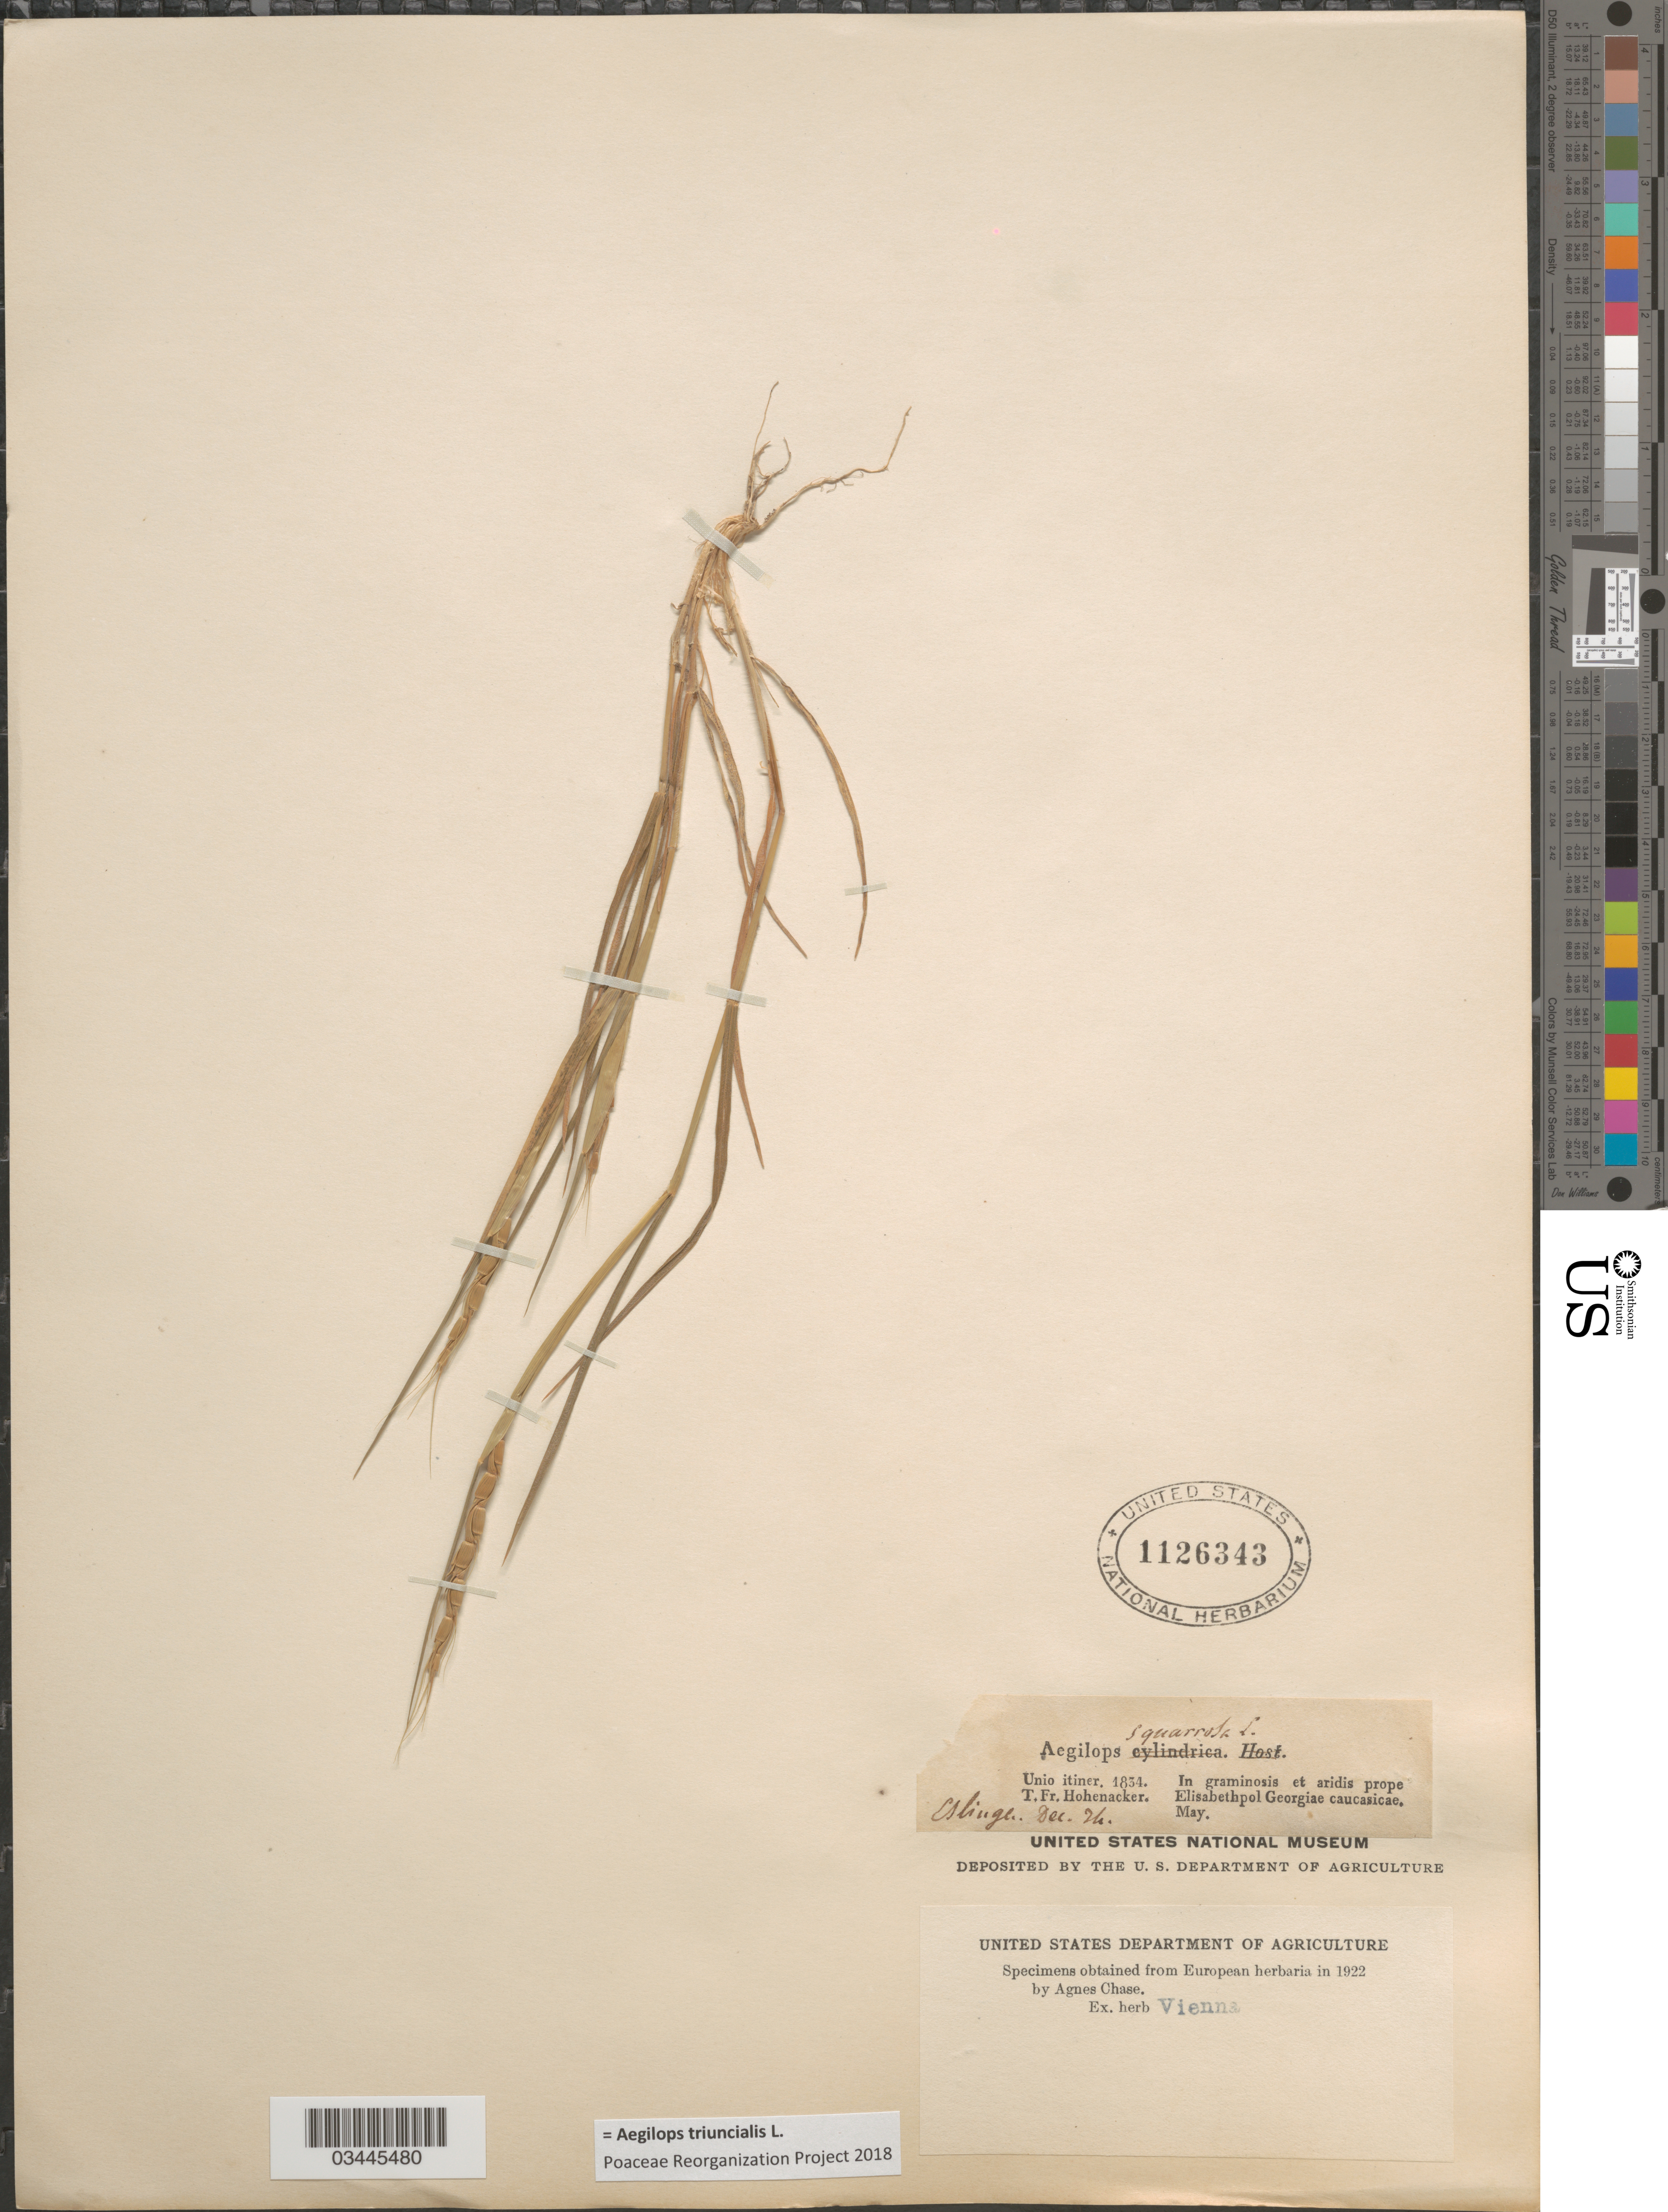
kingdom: Plantae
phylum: Tracheophyta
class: Liliopsida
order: Poales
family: Poaceae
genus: Aegilops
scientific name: Aegilops triuncialis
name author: L.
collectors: T. Hohenacker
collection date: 1834-05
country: Georgia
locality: Unio itiner. 1834. In graminosis et aridis prope Elisabethpol Georginae caucasicae.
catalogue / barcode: US 1126343